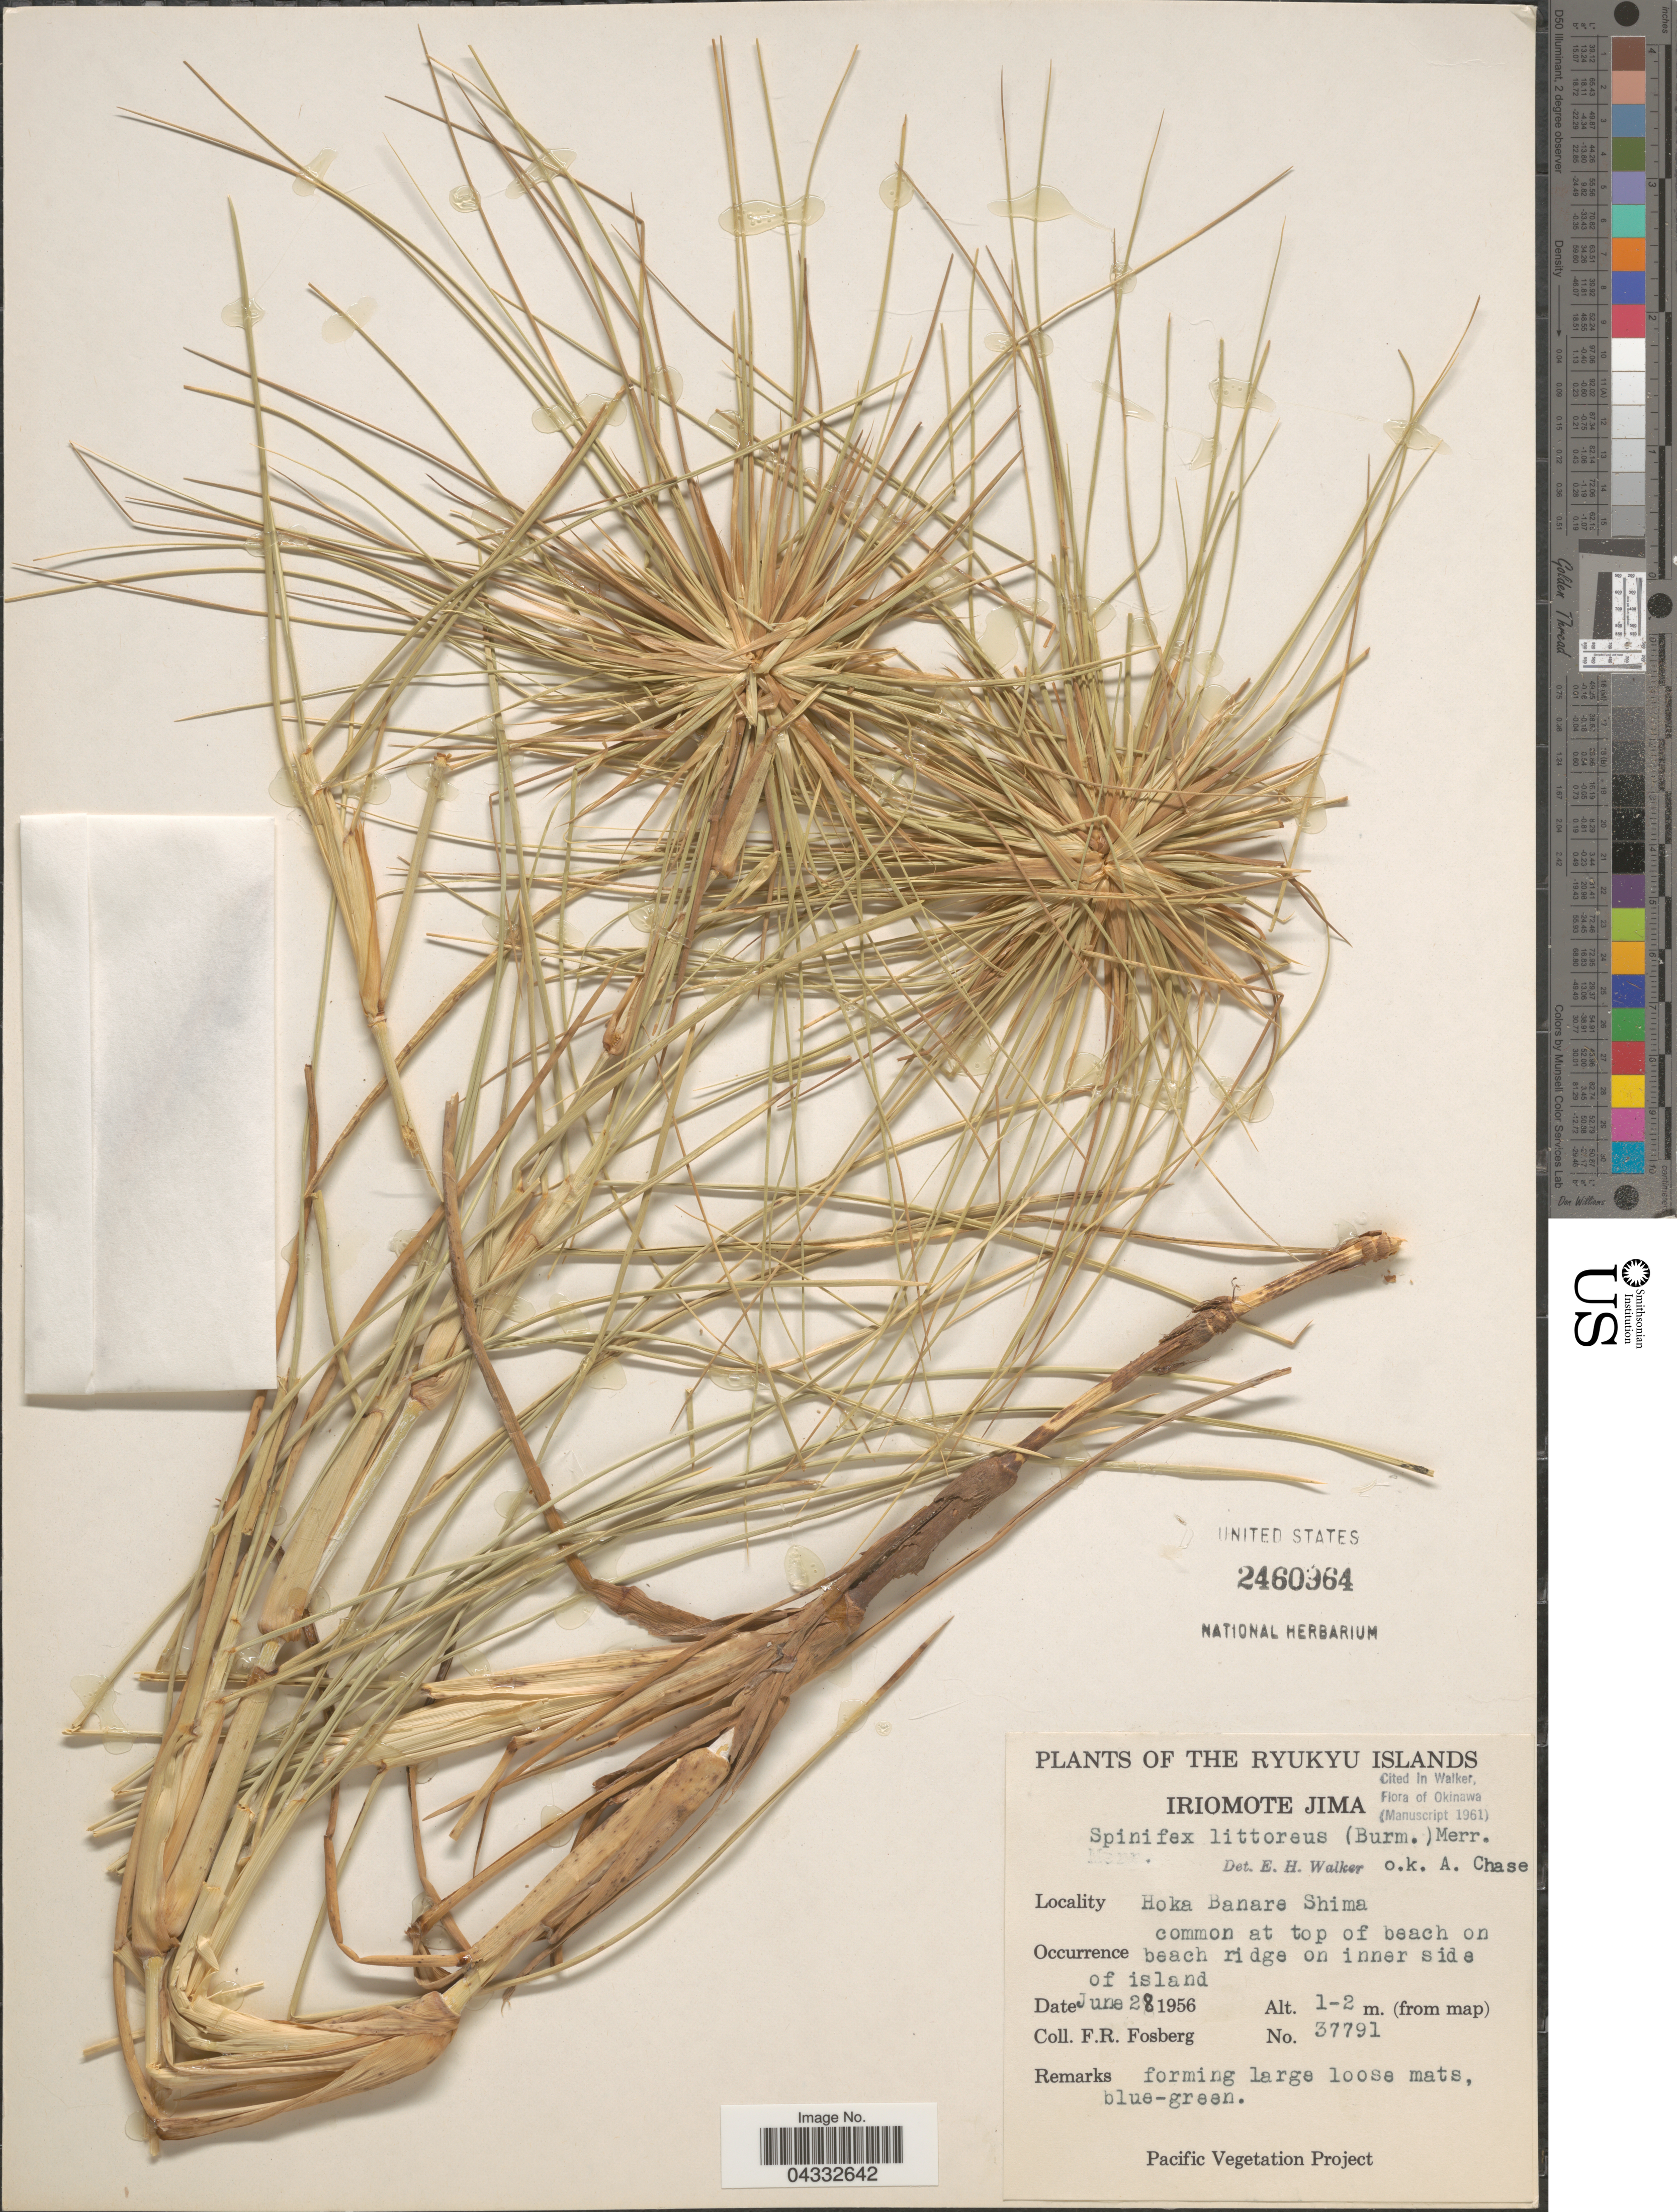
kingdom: Plantae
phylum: Tracheophyta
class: Liliopsida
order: Poales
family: Poaceae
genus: Spinifex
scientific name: Spinifex littoreus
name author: (Burm. f.) Merr.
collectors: F. R. Fosberg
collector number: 37791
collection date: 1956-06-28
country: Japan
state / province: Okinawa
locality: The Ryukyu Islands. Iriomote Jima. Hoka Banare Shima.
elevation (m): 1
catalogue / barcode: US 2460964